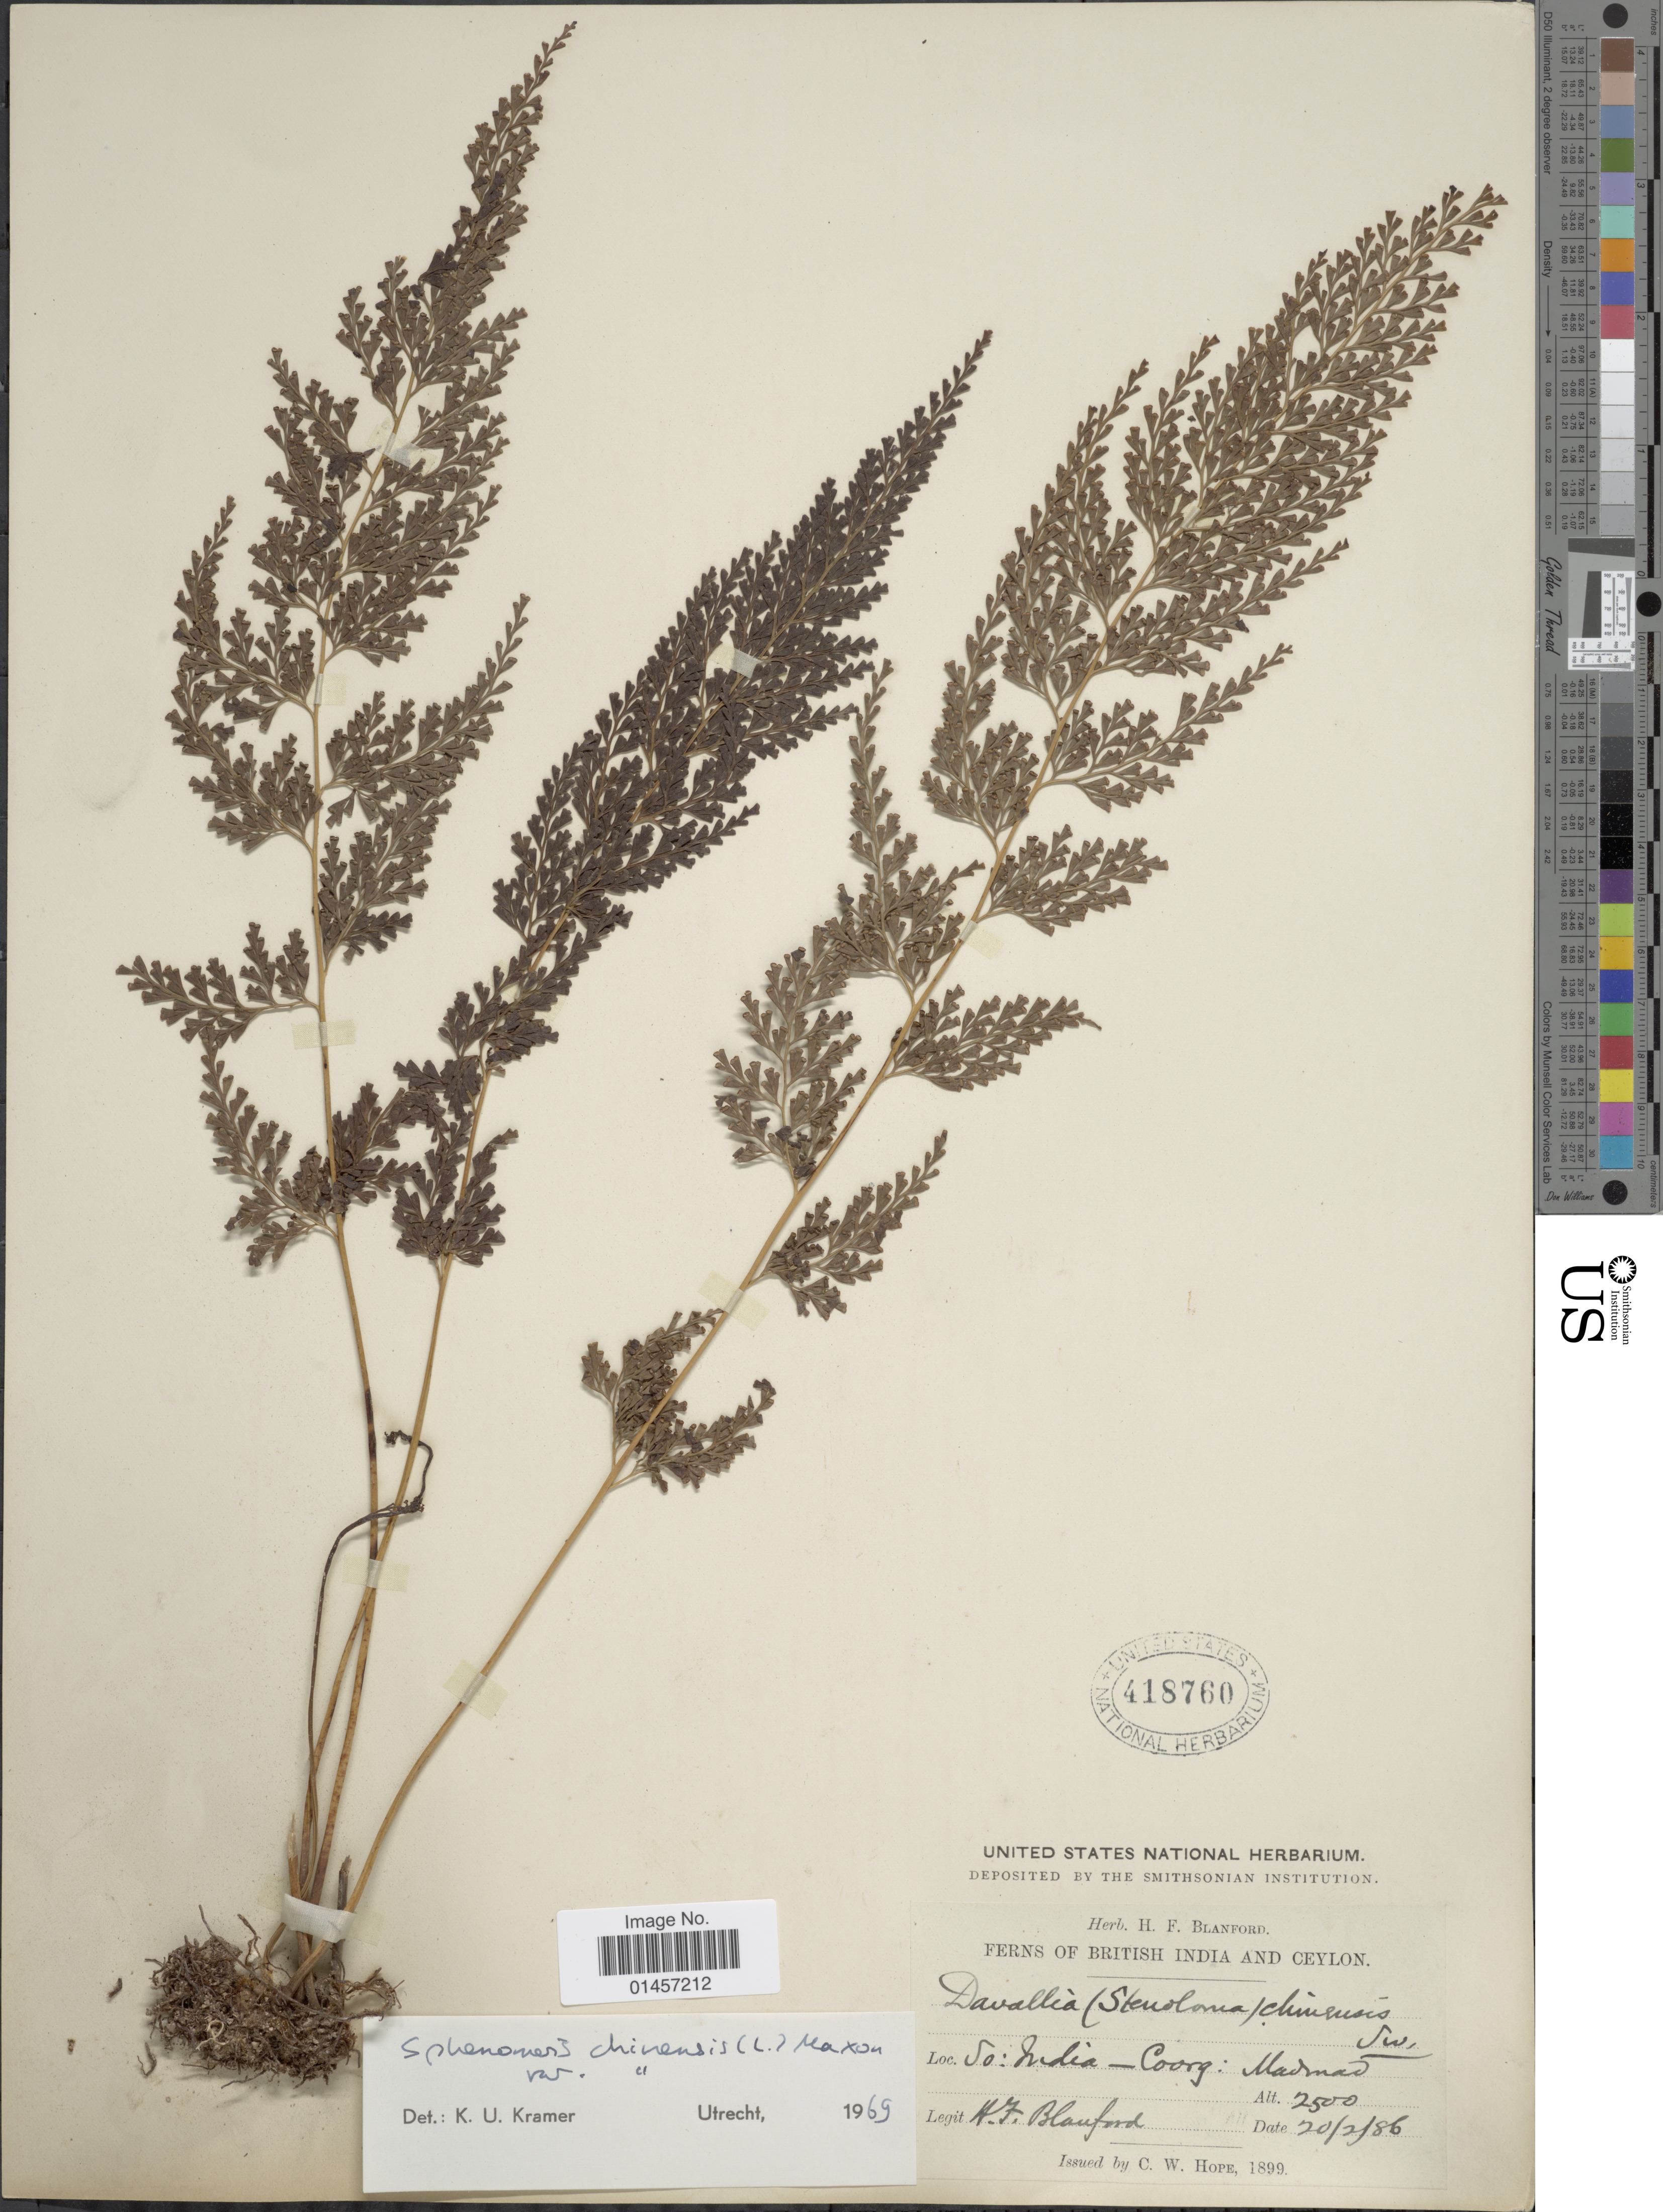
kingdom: Plantae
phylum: Tracheophyta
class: Polypodiopsida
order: Polypodiales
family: Lindsaeaceae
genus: Sphenomeris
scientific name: Sphenomeris chinensis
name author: (L.) Maxon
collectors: H. F. Blanford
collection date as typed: Transcribed d/m/y: 20/2/86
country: India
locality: So: India-Coorg: Madnad [interpreted]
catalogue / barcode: US 418760